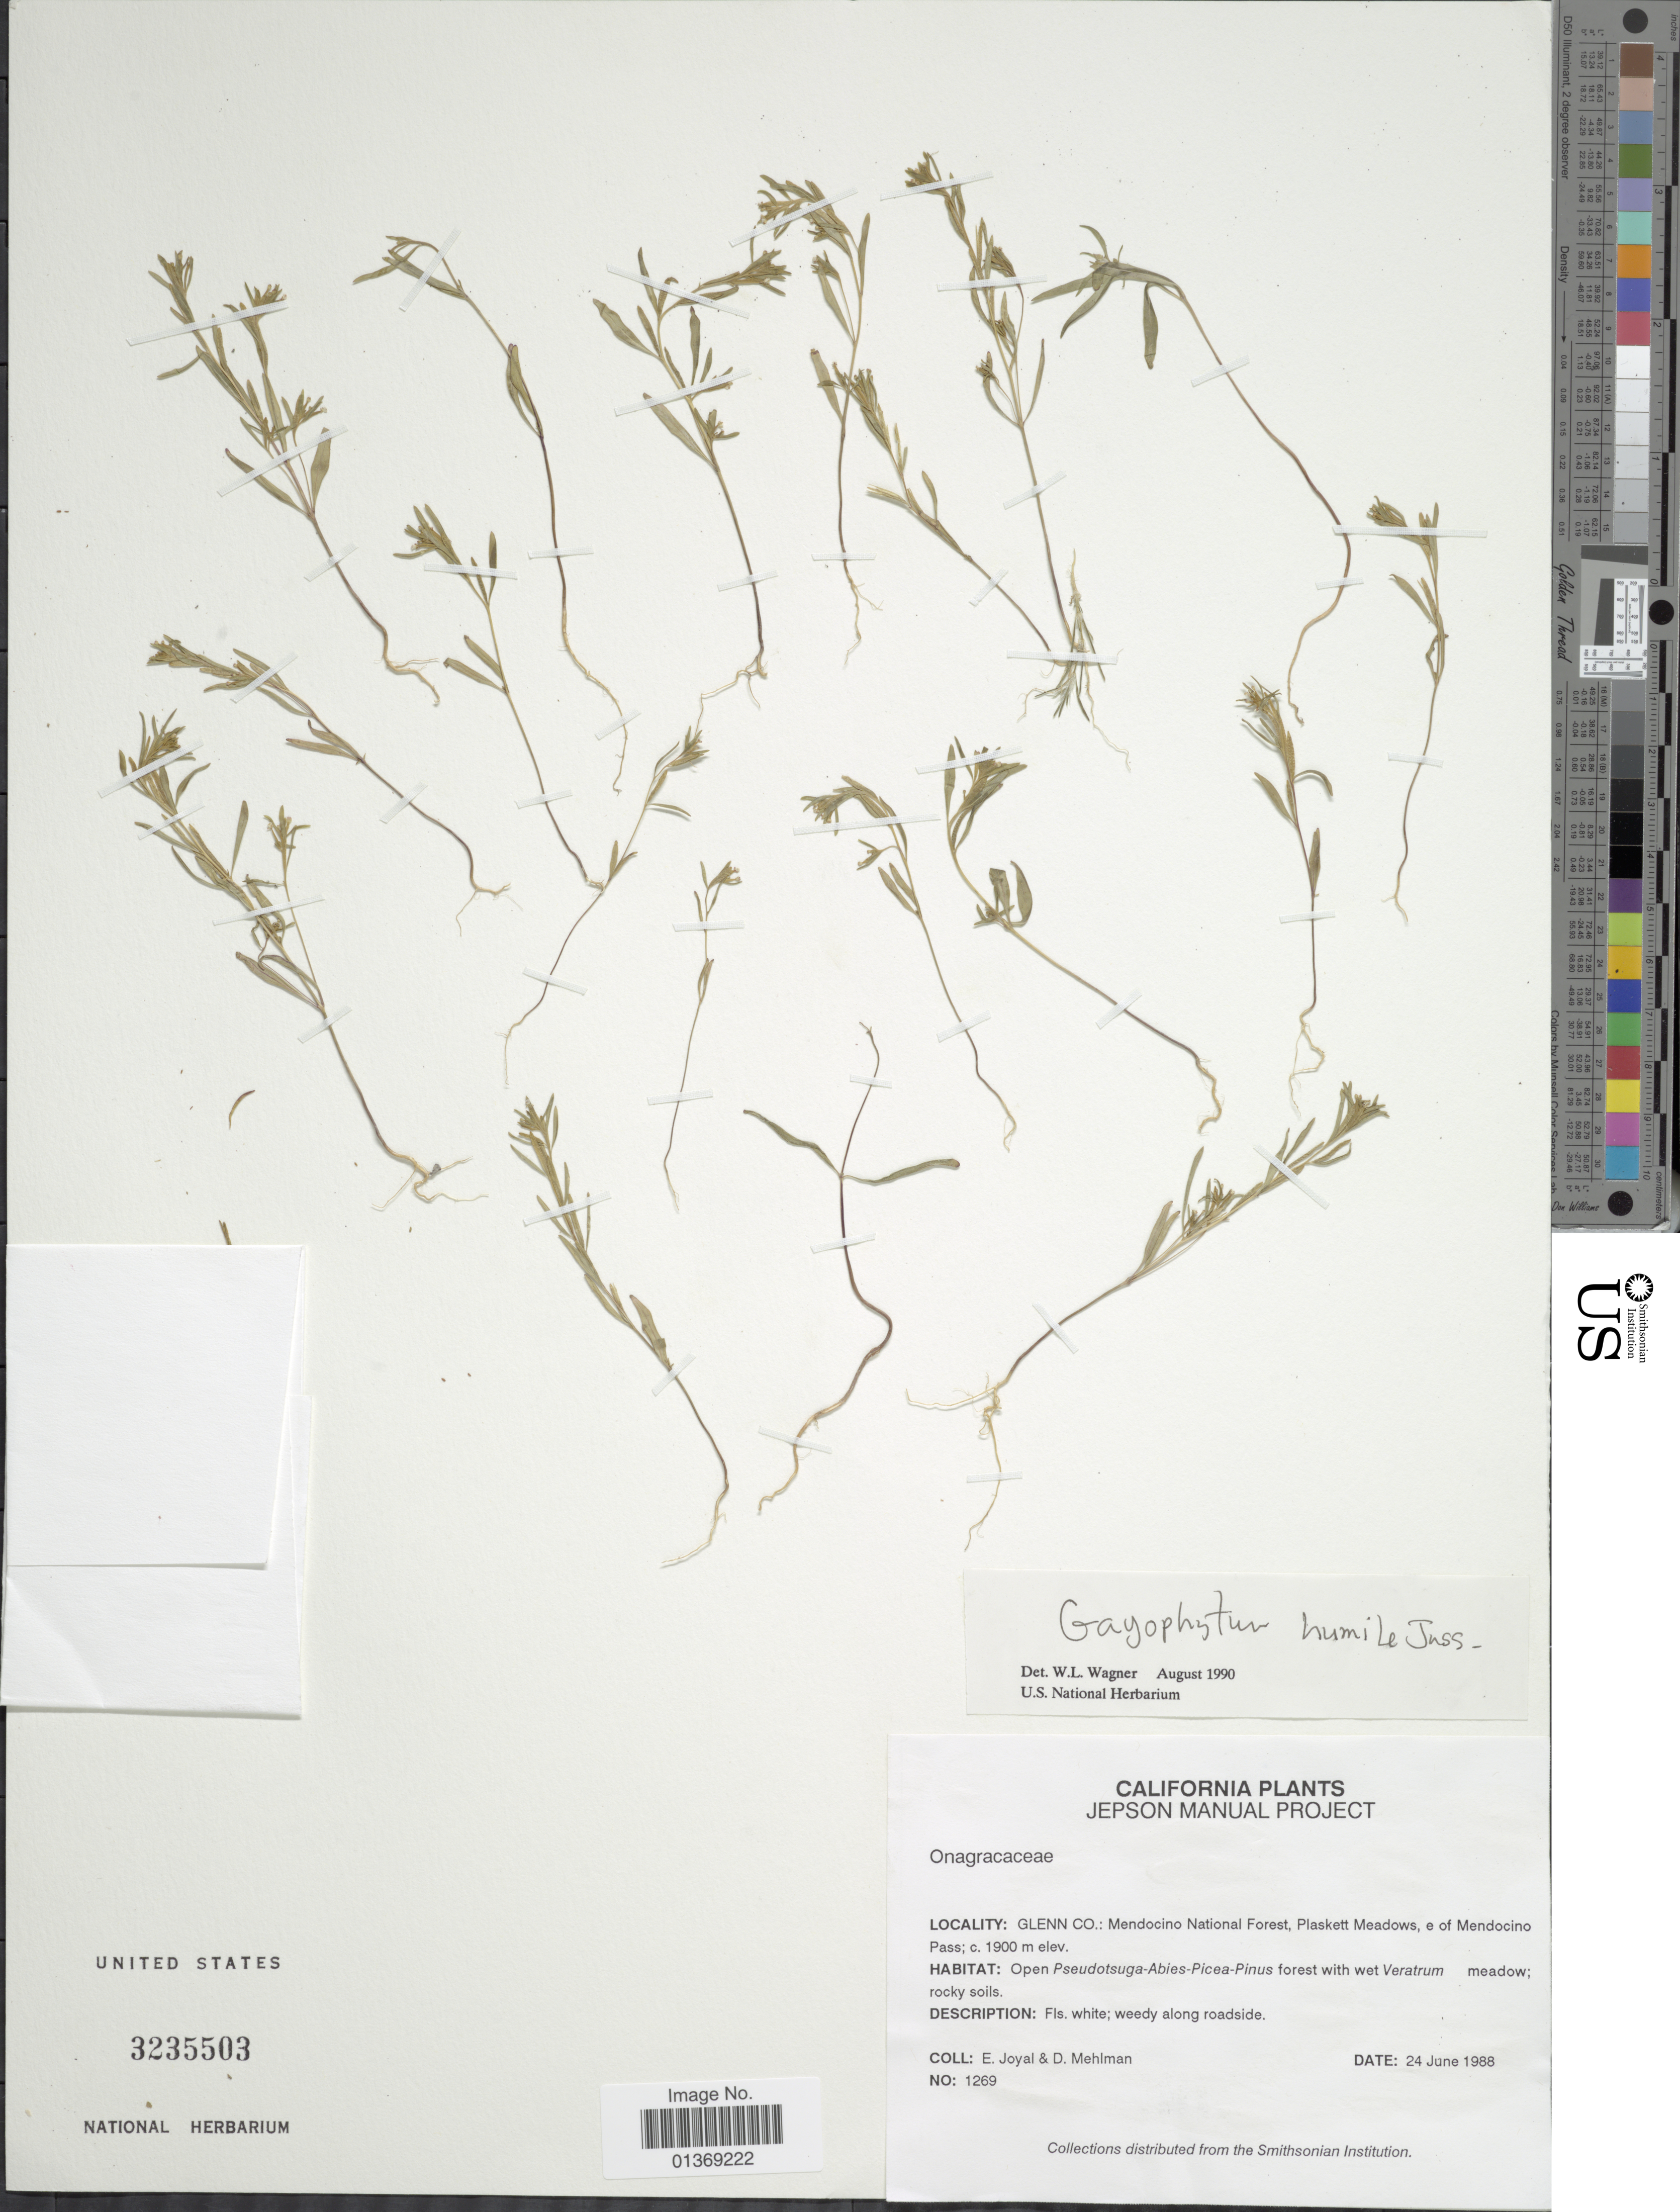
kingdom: Plantae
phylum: Tracheophyta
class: Magnoliopsida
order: Myrtales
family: Onagraceae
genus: Gayophytum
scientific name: Gayophytum humile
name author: A. Juss.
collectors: E. Joyal & D. Mehlman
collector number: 1269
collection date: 1988-06-24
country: United States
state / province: California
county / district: Mendocino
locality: Jepson Manual Project, Glenn Co.: Mendocino National Forest, Plaskett Meadows, e of Mendocino Pass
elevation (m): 1900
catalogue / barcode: US 3235503